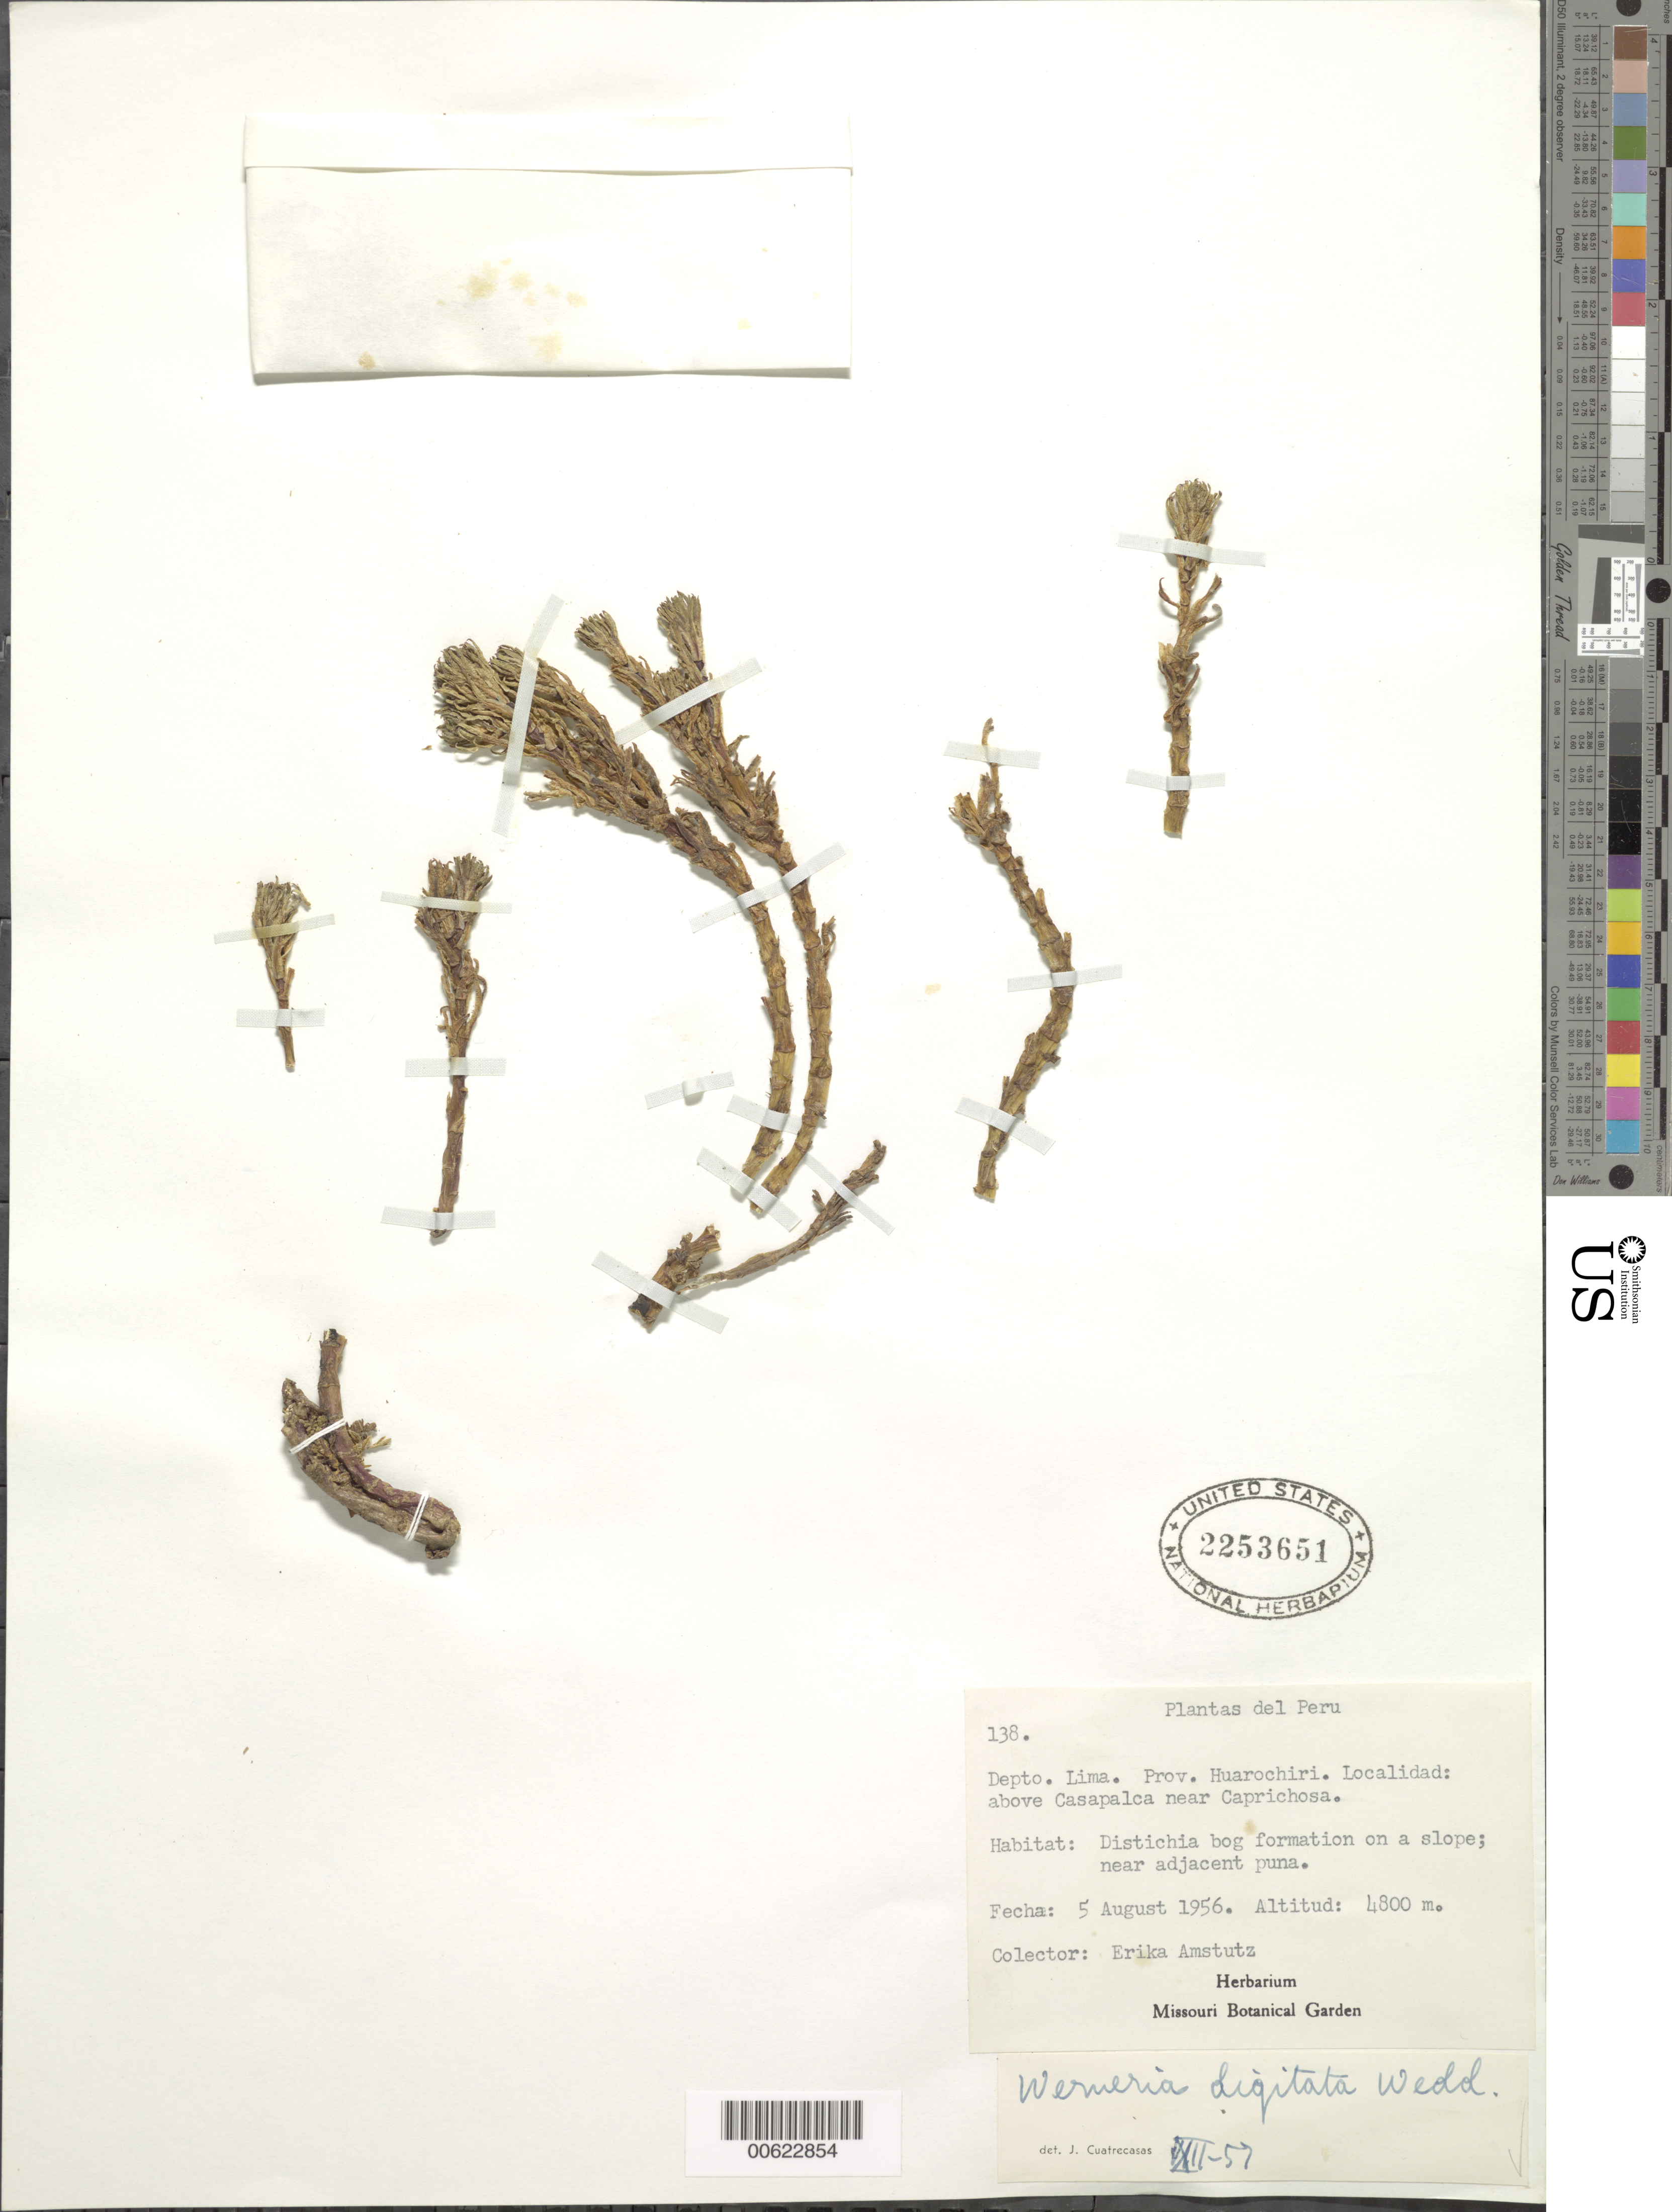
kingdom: Plantae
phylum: Tracheophyta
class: Magnoliopsida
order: Asterales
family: Asteraceae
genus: Xenophyllum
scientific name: Xenophyllum digitatum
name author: (Wedd.) V.A. Funk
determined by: Funk, Vicki A., (BOT), Smithsonian Institution - National Museum of Natural History (UNITED STATES)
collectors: E. Amstutz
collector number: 138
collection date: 1956-08-05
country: Peru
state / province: Lima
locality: Huarochiri: Caprichosa, above Casapalca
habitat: Distichia bog formation on a slope; near adjacent puna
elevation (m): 4800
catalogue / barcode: US 2253651